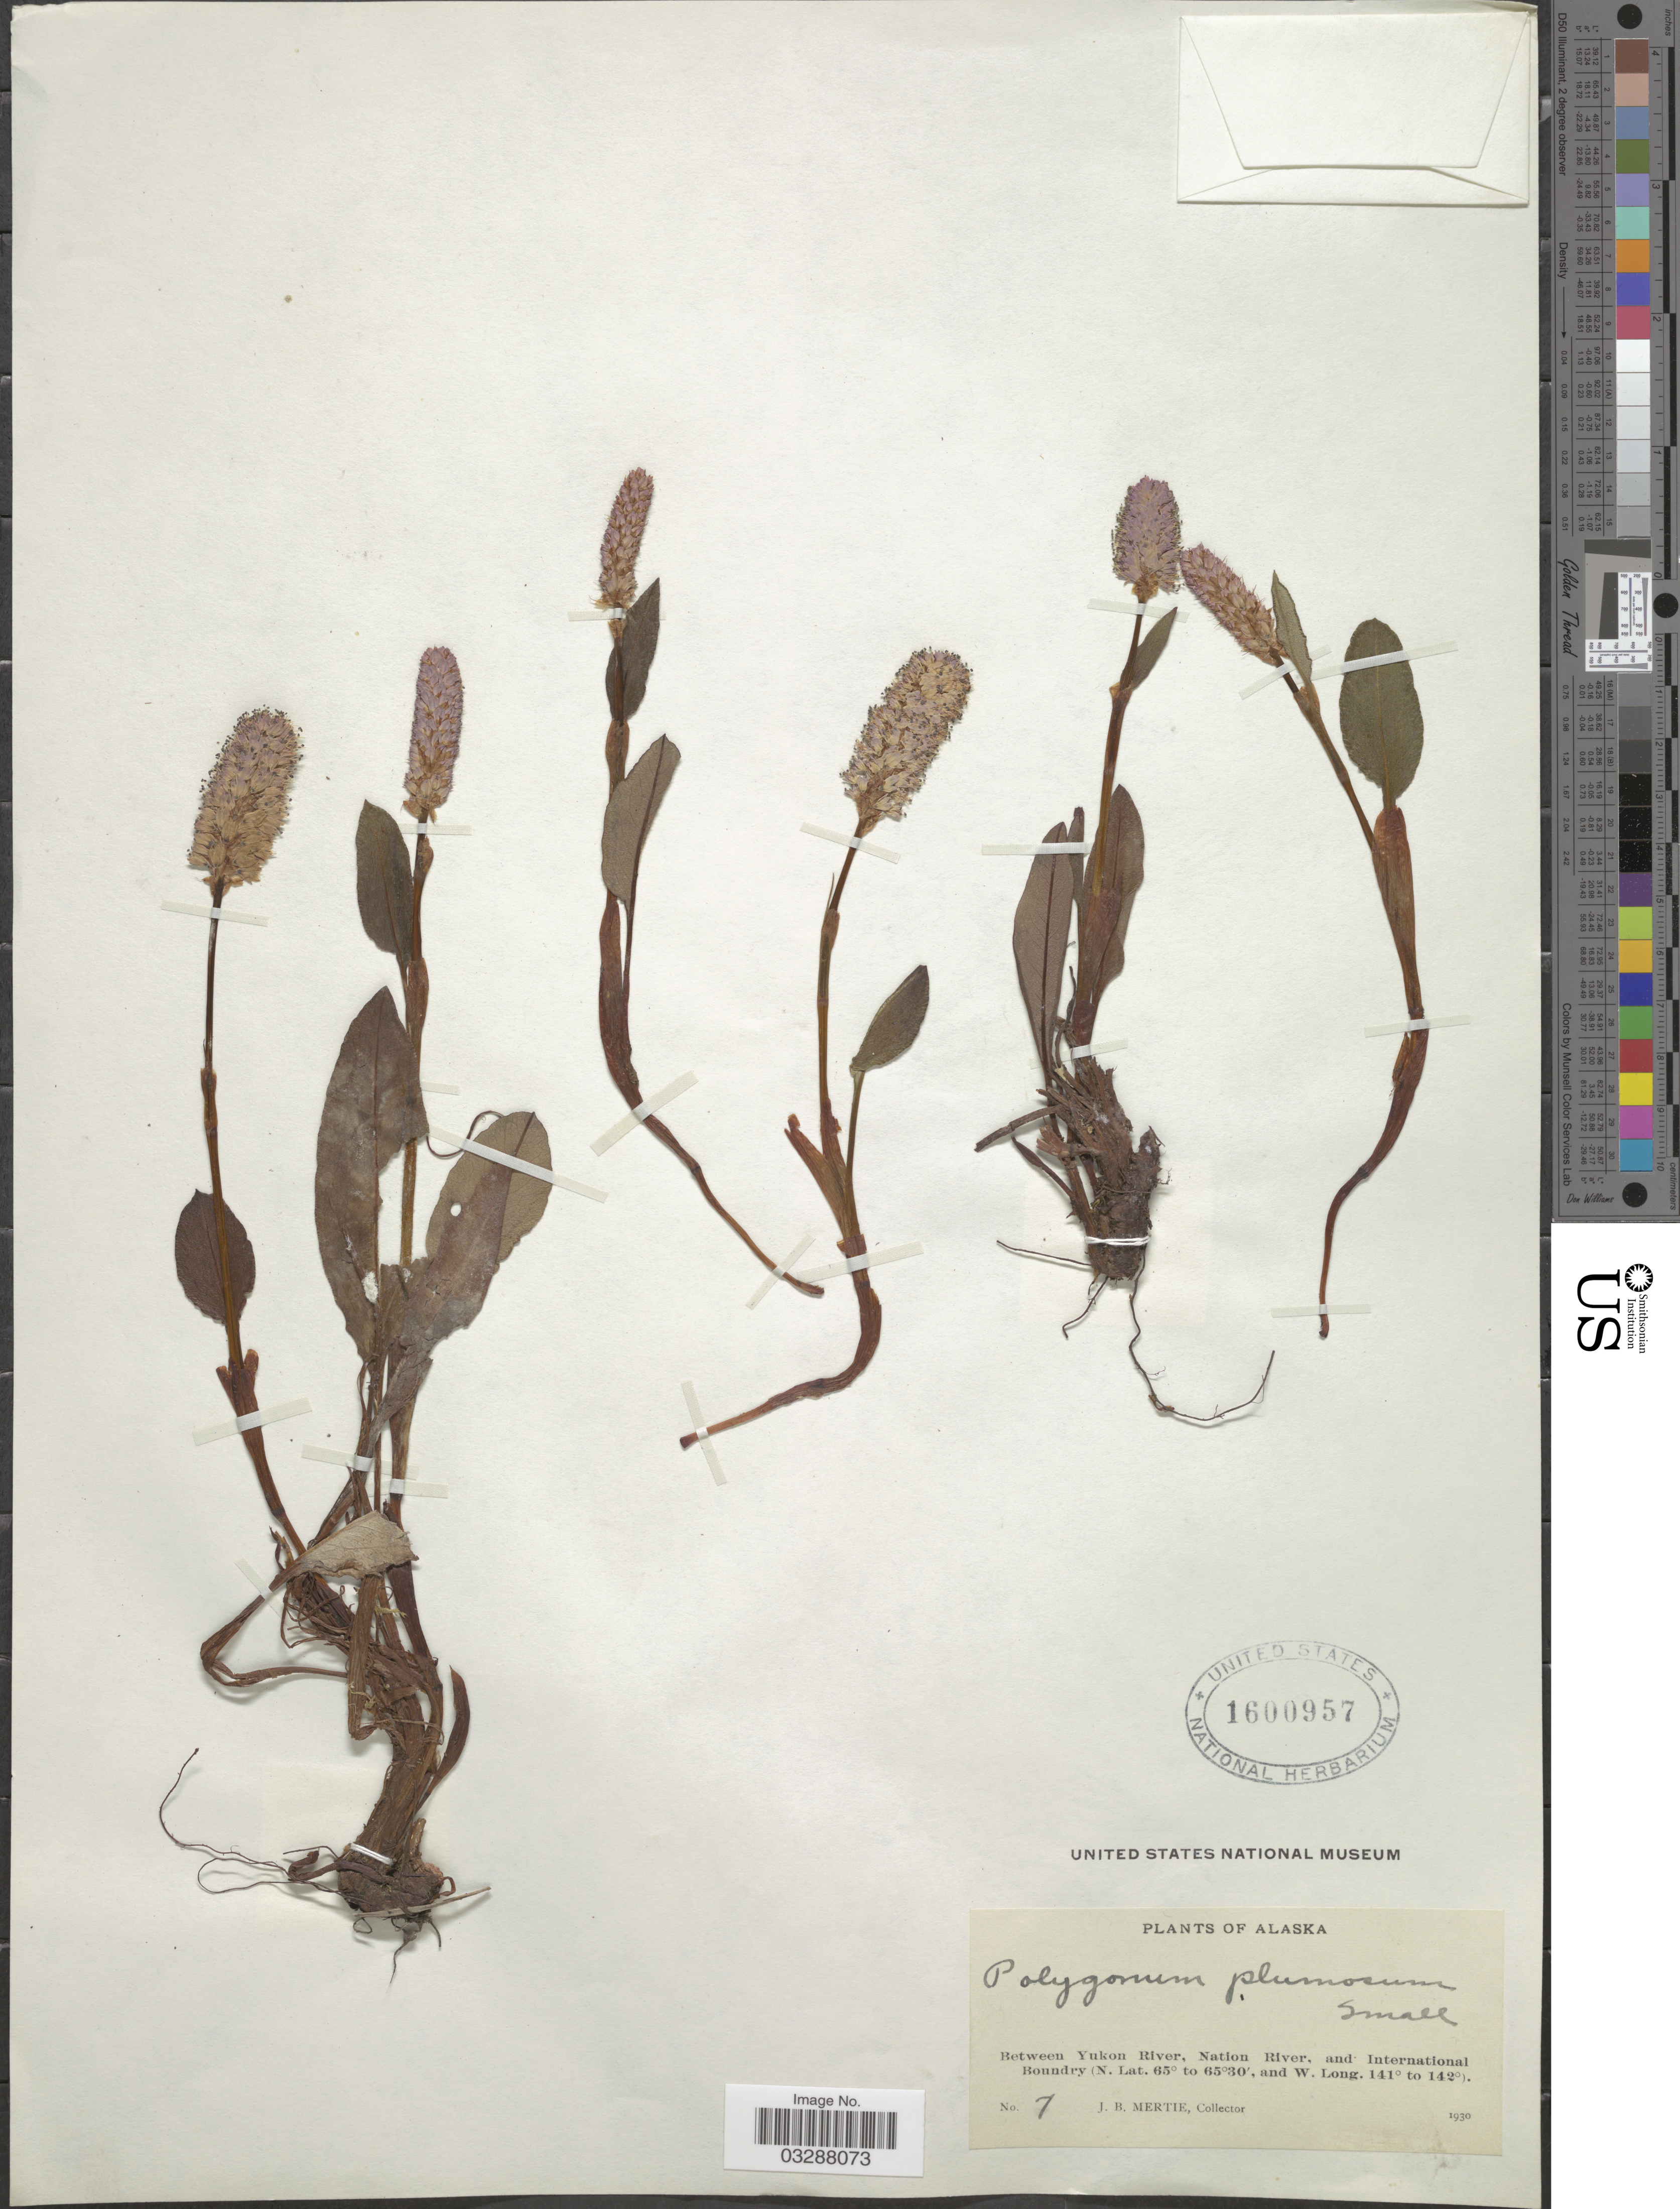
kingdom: Plantae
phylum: Tracheophyta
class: Magnoliopsida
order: Caryophyllales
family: Polygonaceae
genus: Bistorta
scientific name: Bistorta plumosa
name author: (Small) Greene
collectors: J. Mertie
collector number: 7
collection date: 1930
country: United States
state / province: Alaska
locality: Between Yukon River, Nation River, and International Boundary.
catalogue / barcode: US 1600957